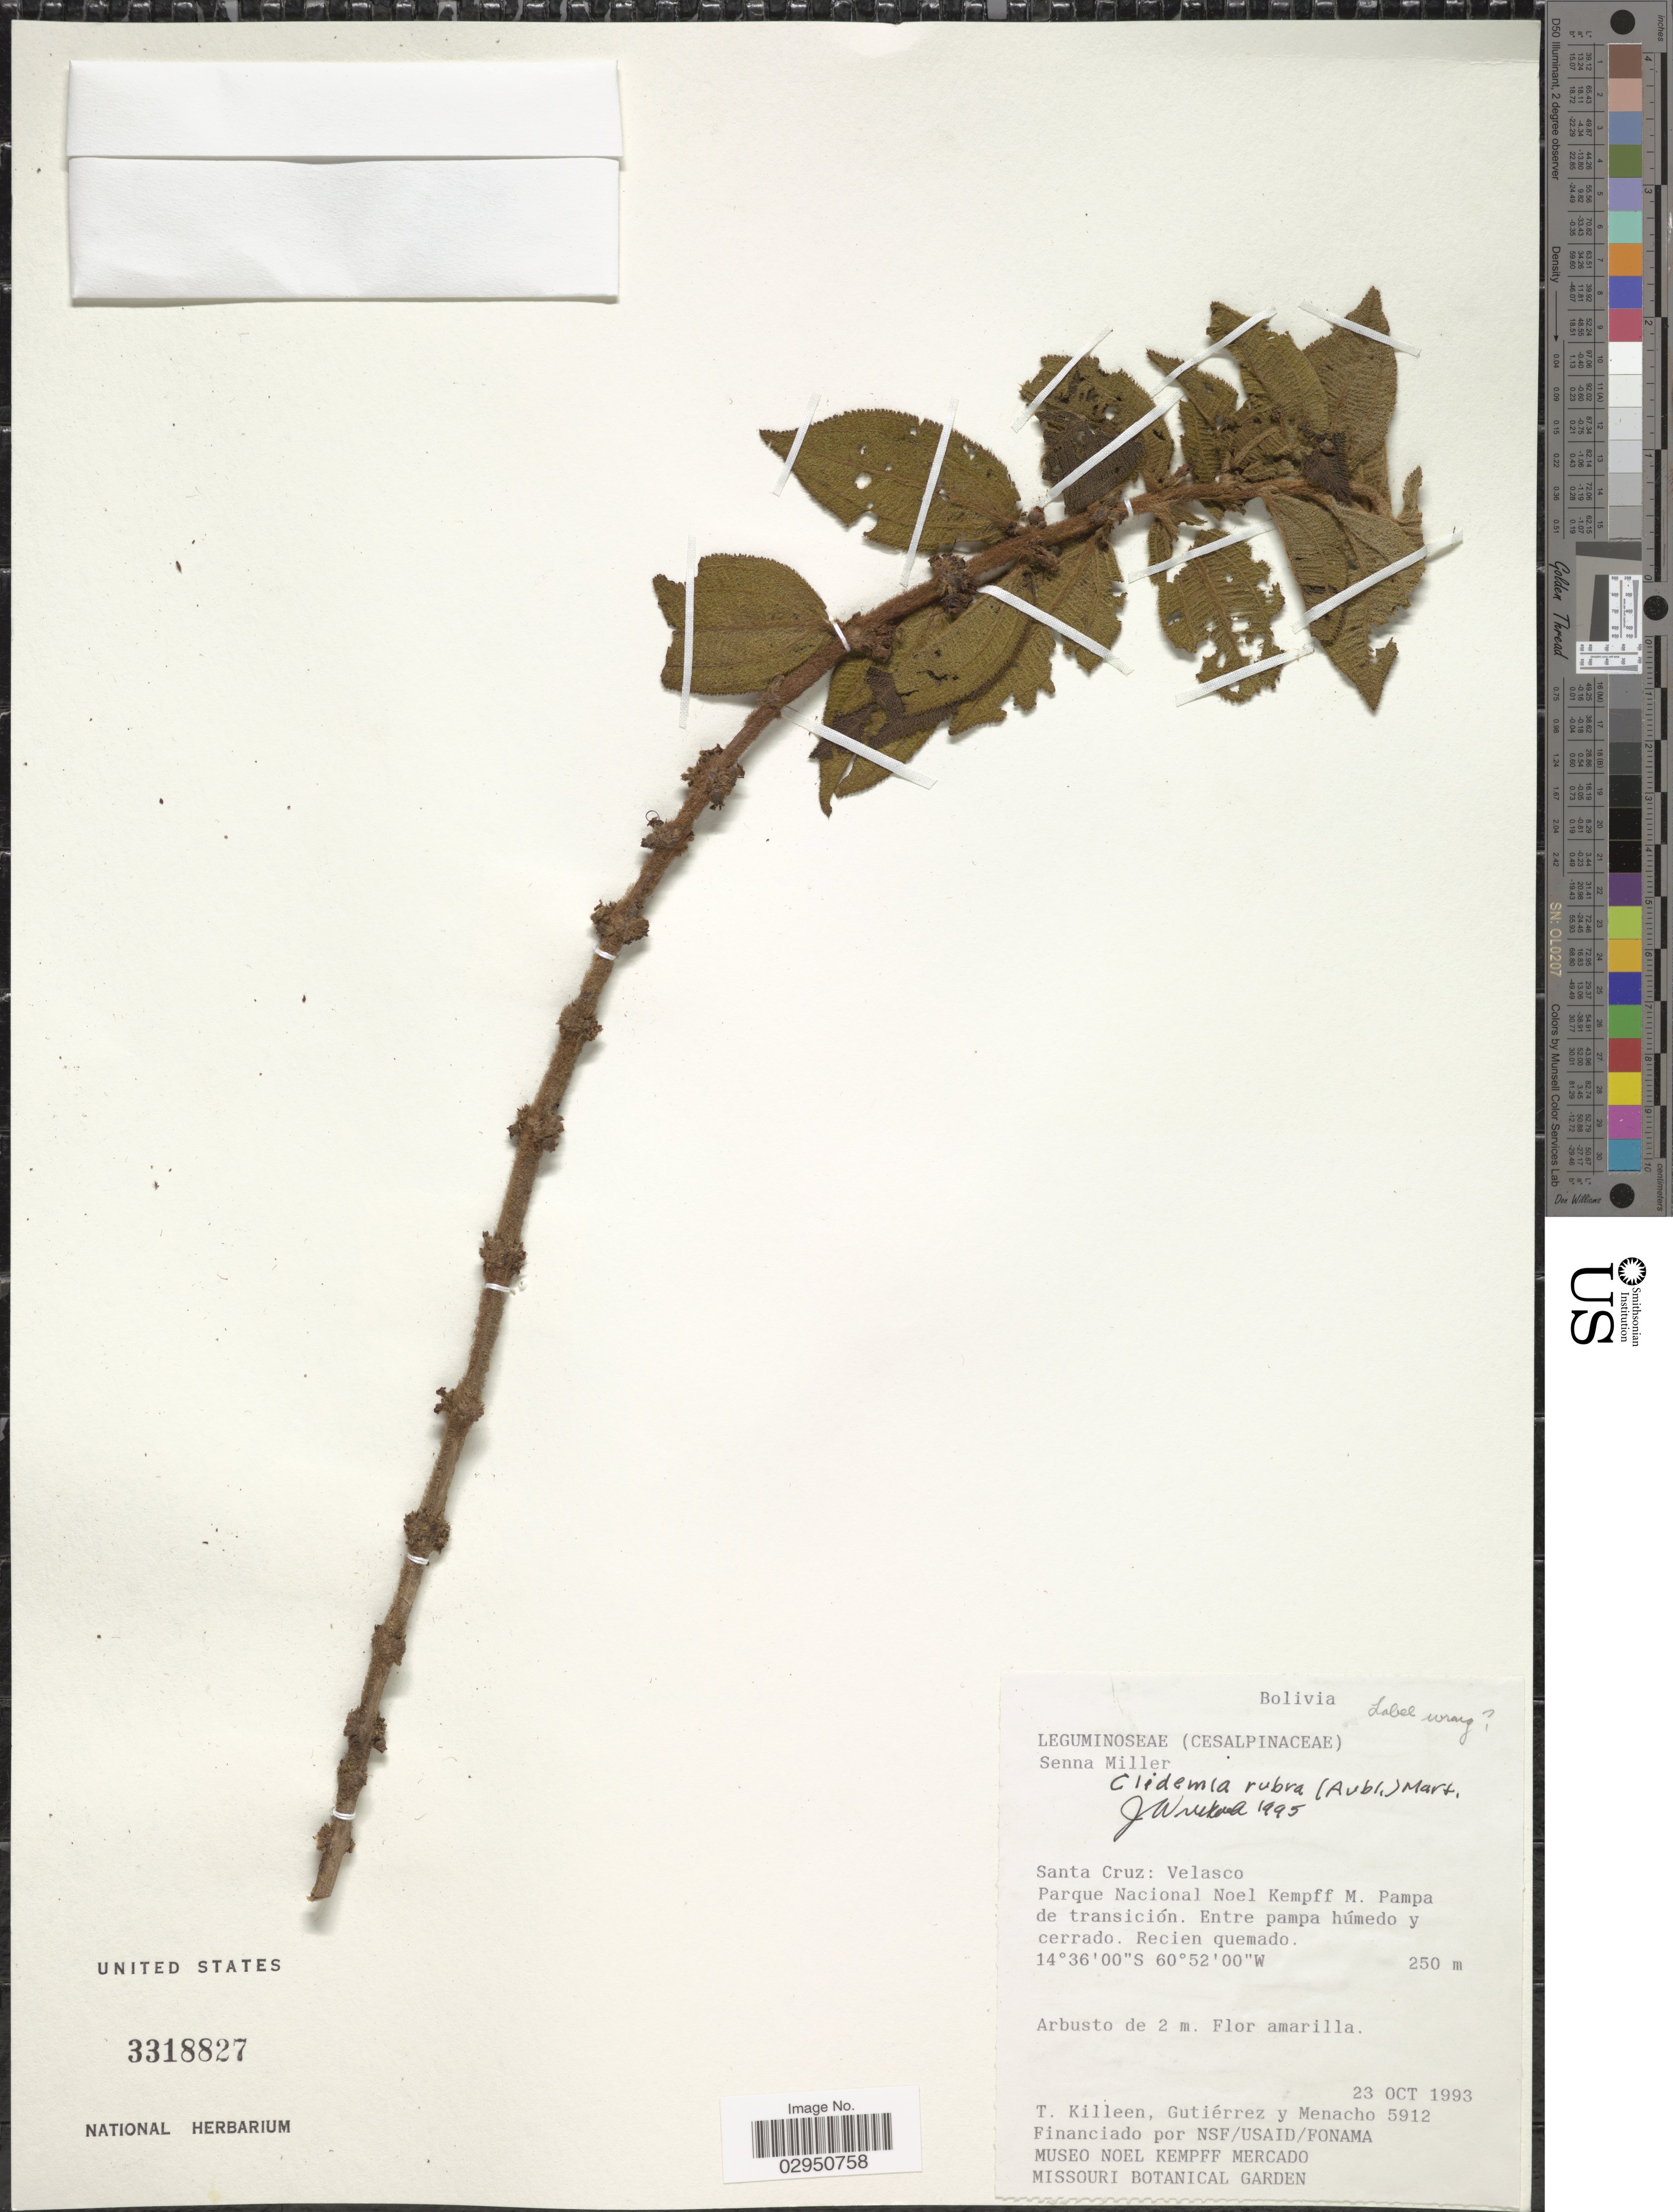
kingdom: Plantae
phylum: Tracheophyta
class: Magnoliopsida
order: Myrtales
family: Melastomataceae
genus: Clidemia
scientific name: Clidemia rubra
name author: (Aubl.) Mart.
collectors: T. J. Killeen, Gutiérrez, -- & Menacho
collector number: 5912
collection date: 1993-10-23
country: Bolivia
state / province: Santa Cruz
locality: Velasco. Parque Nacional Noel Kempff M. Pampa de transición.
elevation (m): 250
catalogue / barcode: US 3318827